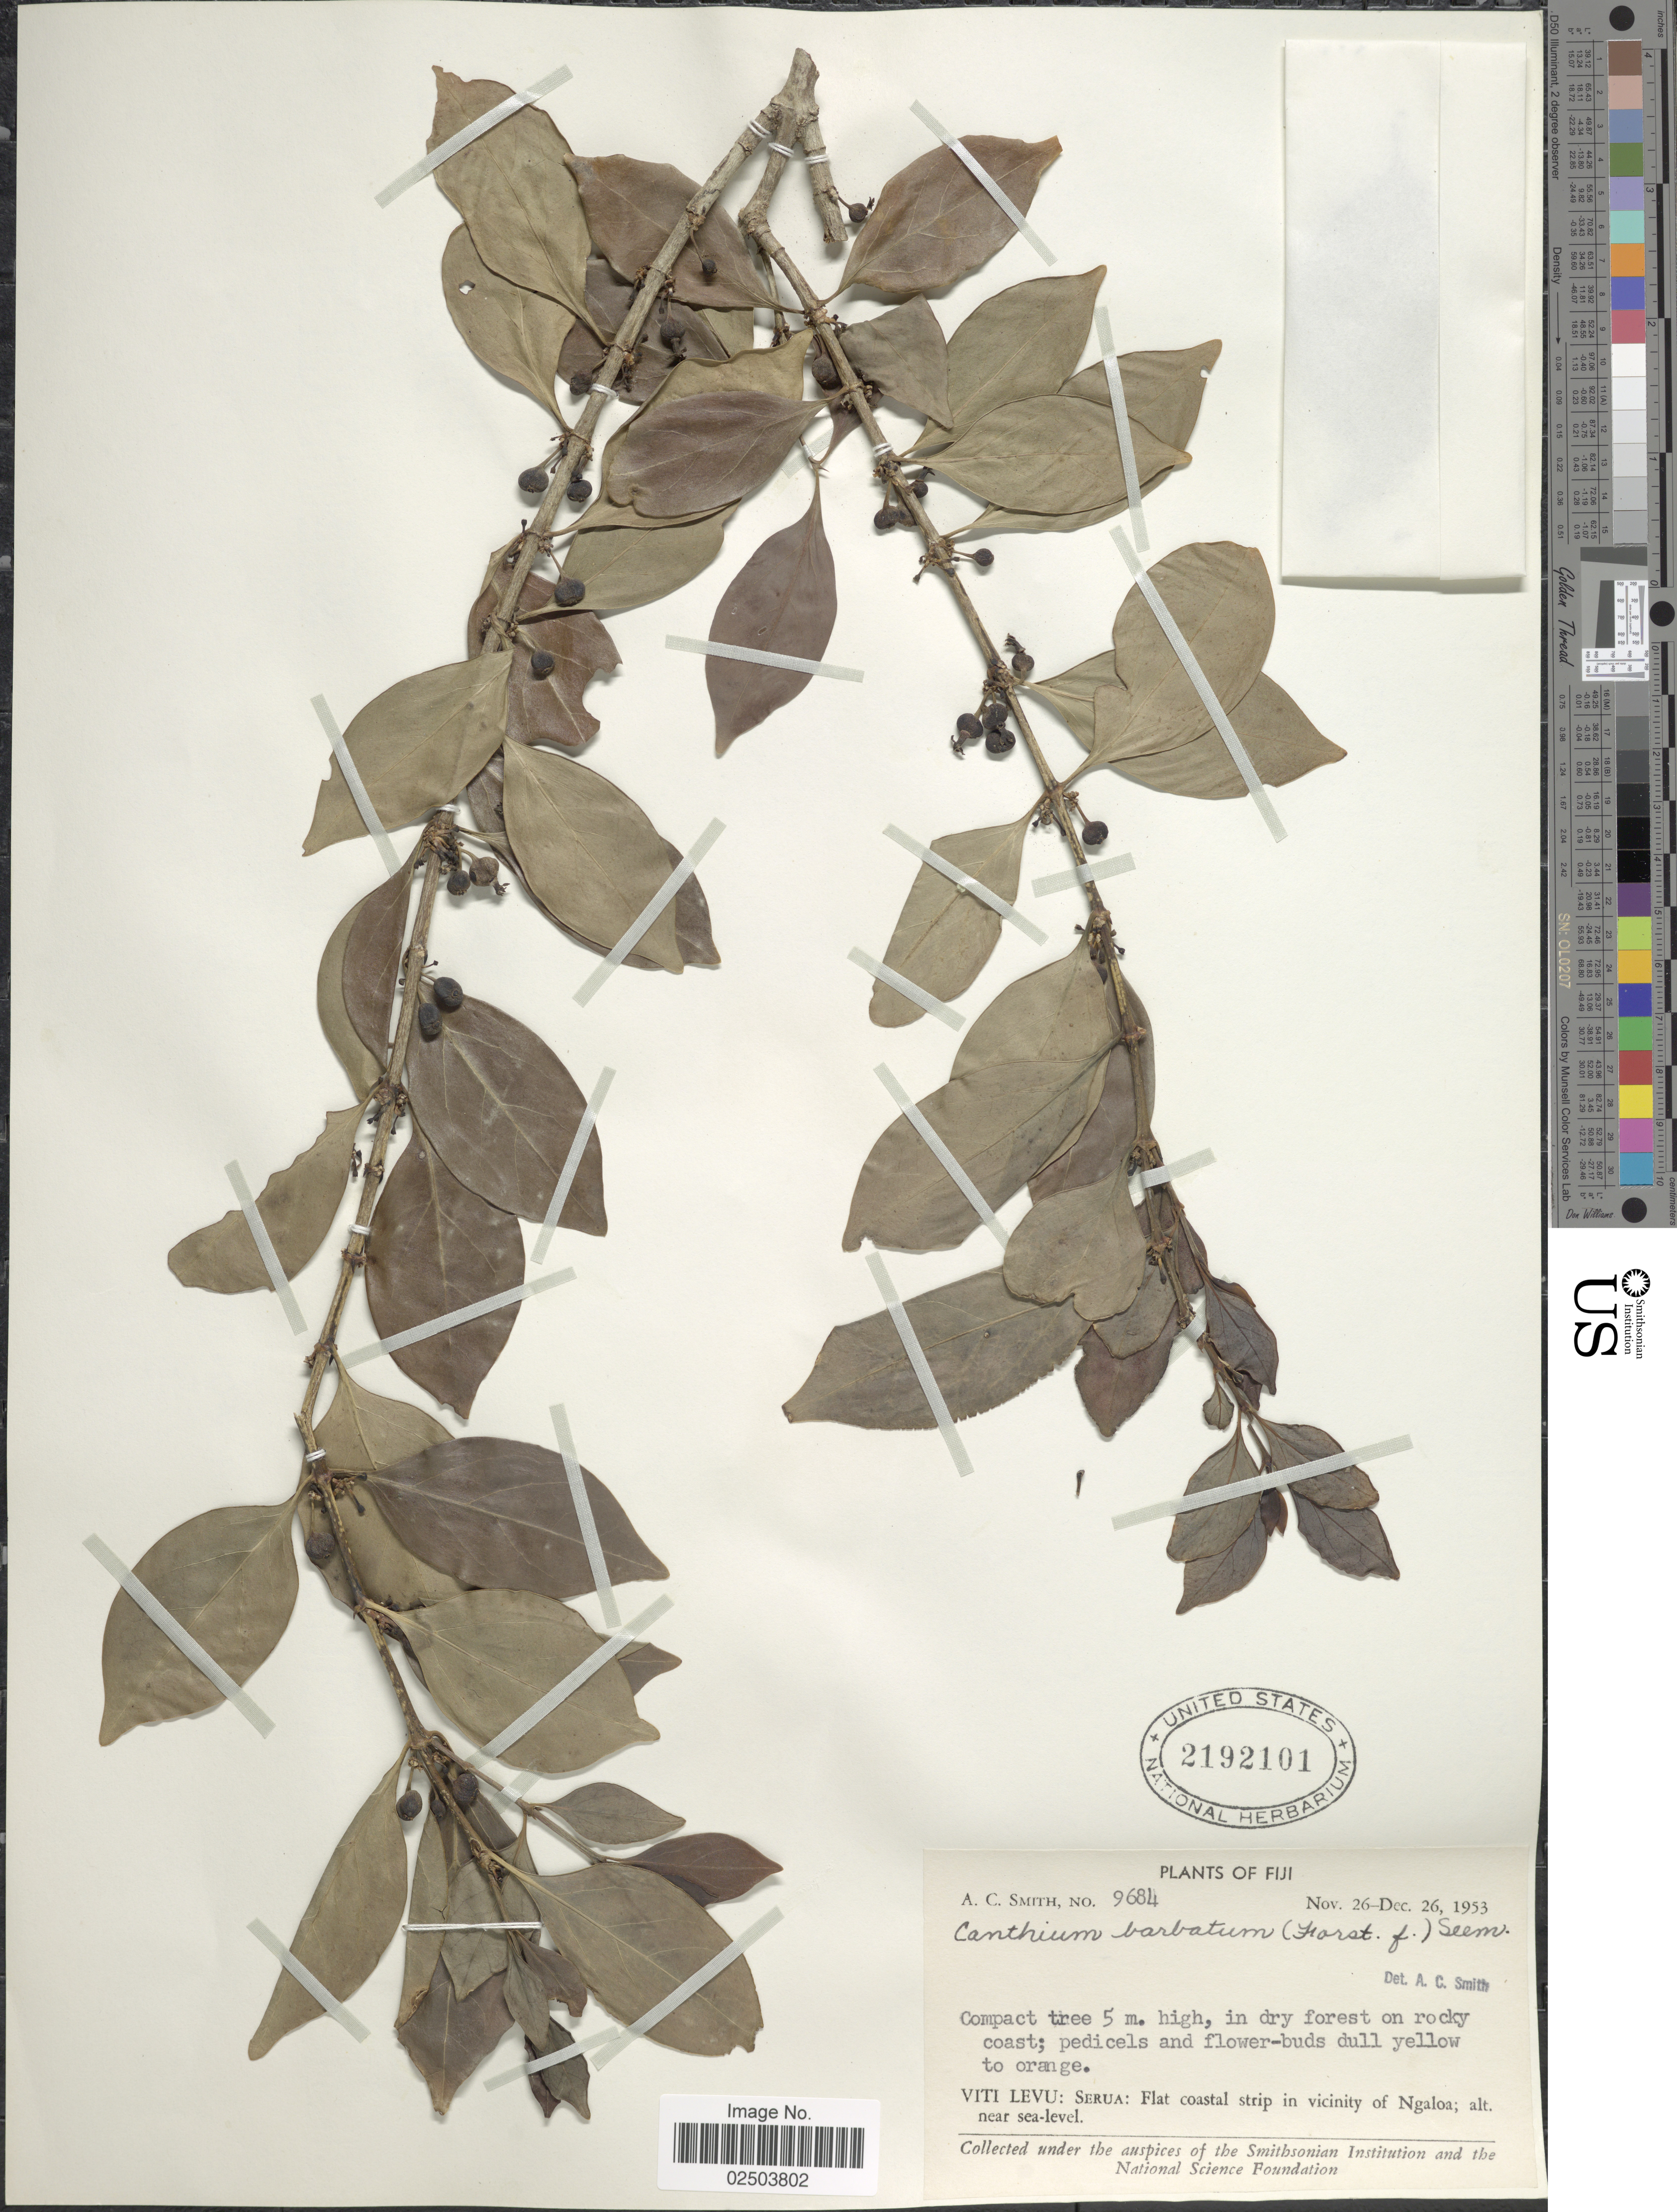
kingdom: Plantae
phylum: Tracheophyta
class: Magnoliopsida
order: Gentianales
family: Rubiaceae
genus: Cyclophyllum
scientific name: Cyclophyllum barbatum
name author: (G. Forst.) N. Hallé & J. Florence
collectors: A. C. Smith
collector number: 9684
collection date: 1953-11-26/1953-12-26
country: Fiji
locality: Viti Levu: Serue: Flat coastal strip in vicinity of Ngaloa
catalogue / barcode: US 2192101